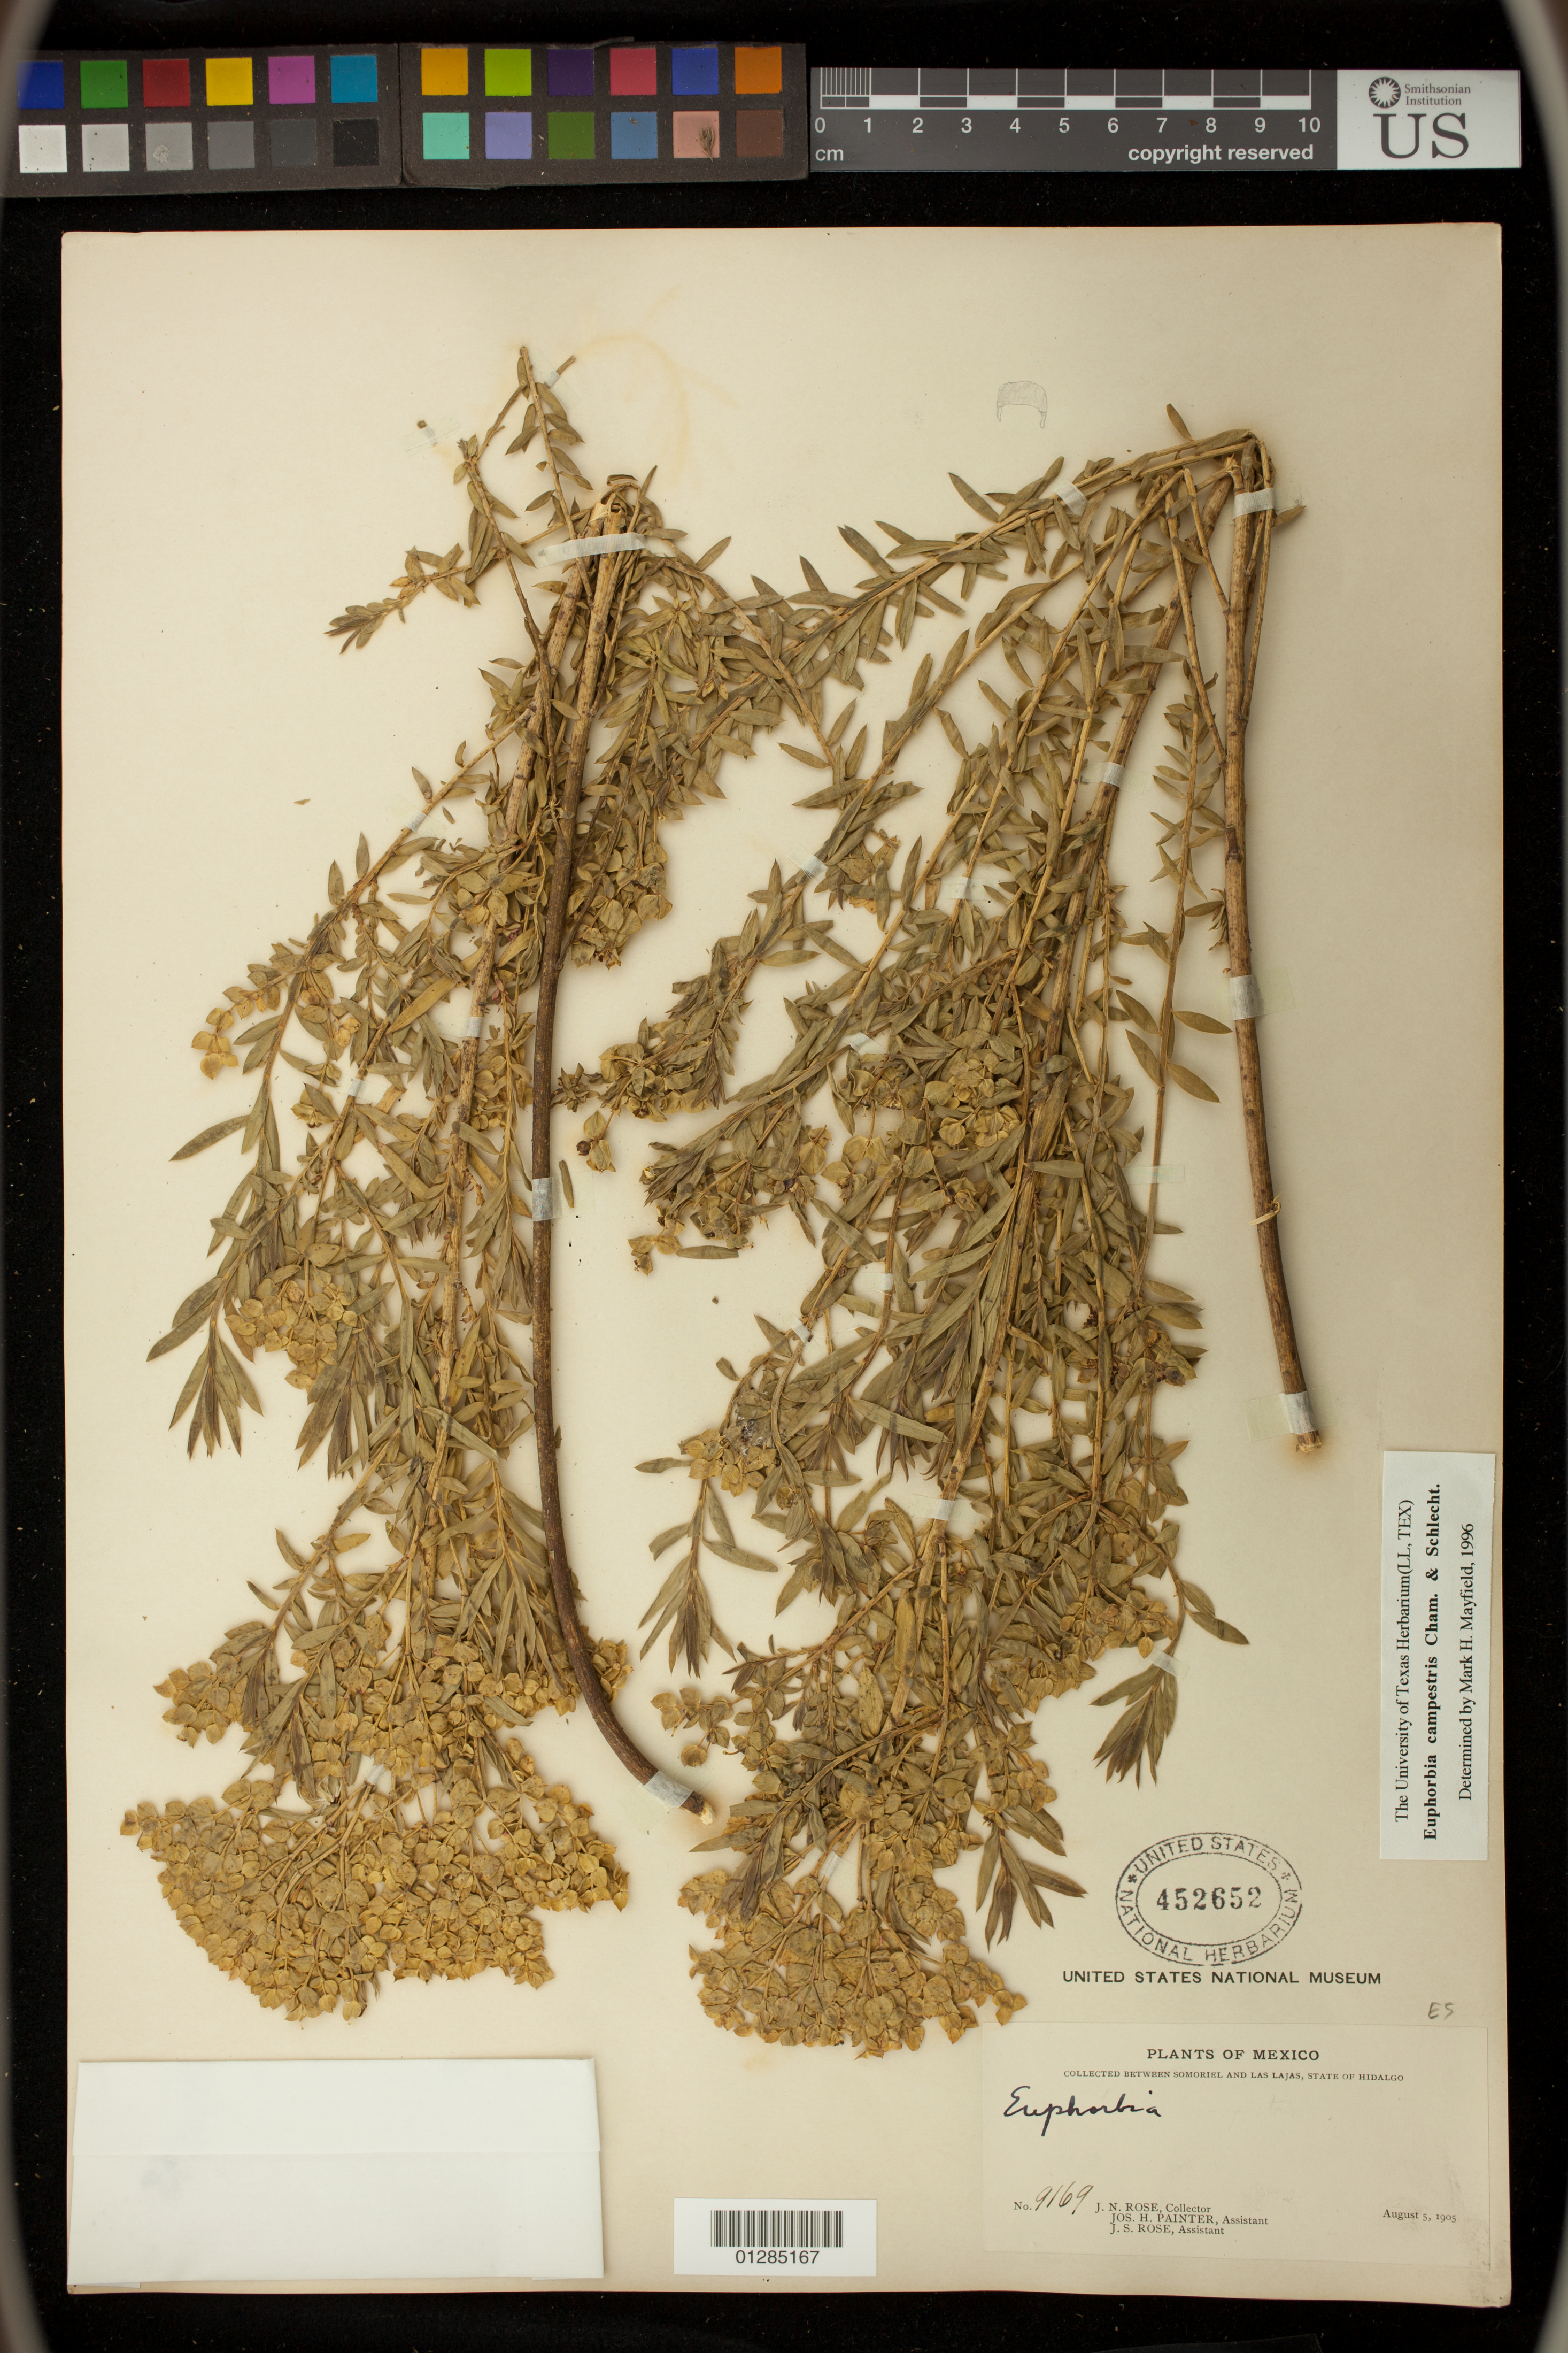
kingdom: Plantae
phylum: Tracheophyta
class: Magnoliopsida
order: Malpighiales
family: Euphorbiaceae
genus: Euphorbia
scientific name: Euphorbia esuliformis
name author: S. Schauer ex Nees & S. Schauer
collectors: J. N. Rose, J. H. Painter & J. S. Rose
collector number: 9169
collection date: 1905-08-05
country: Mexico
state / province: Hidalgo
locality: Collected between Somoriel and Las Lajas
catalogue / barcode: US 452652